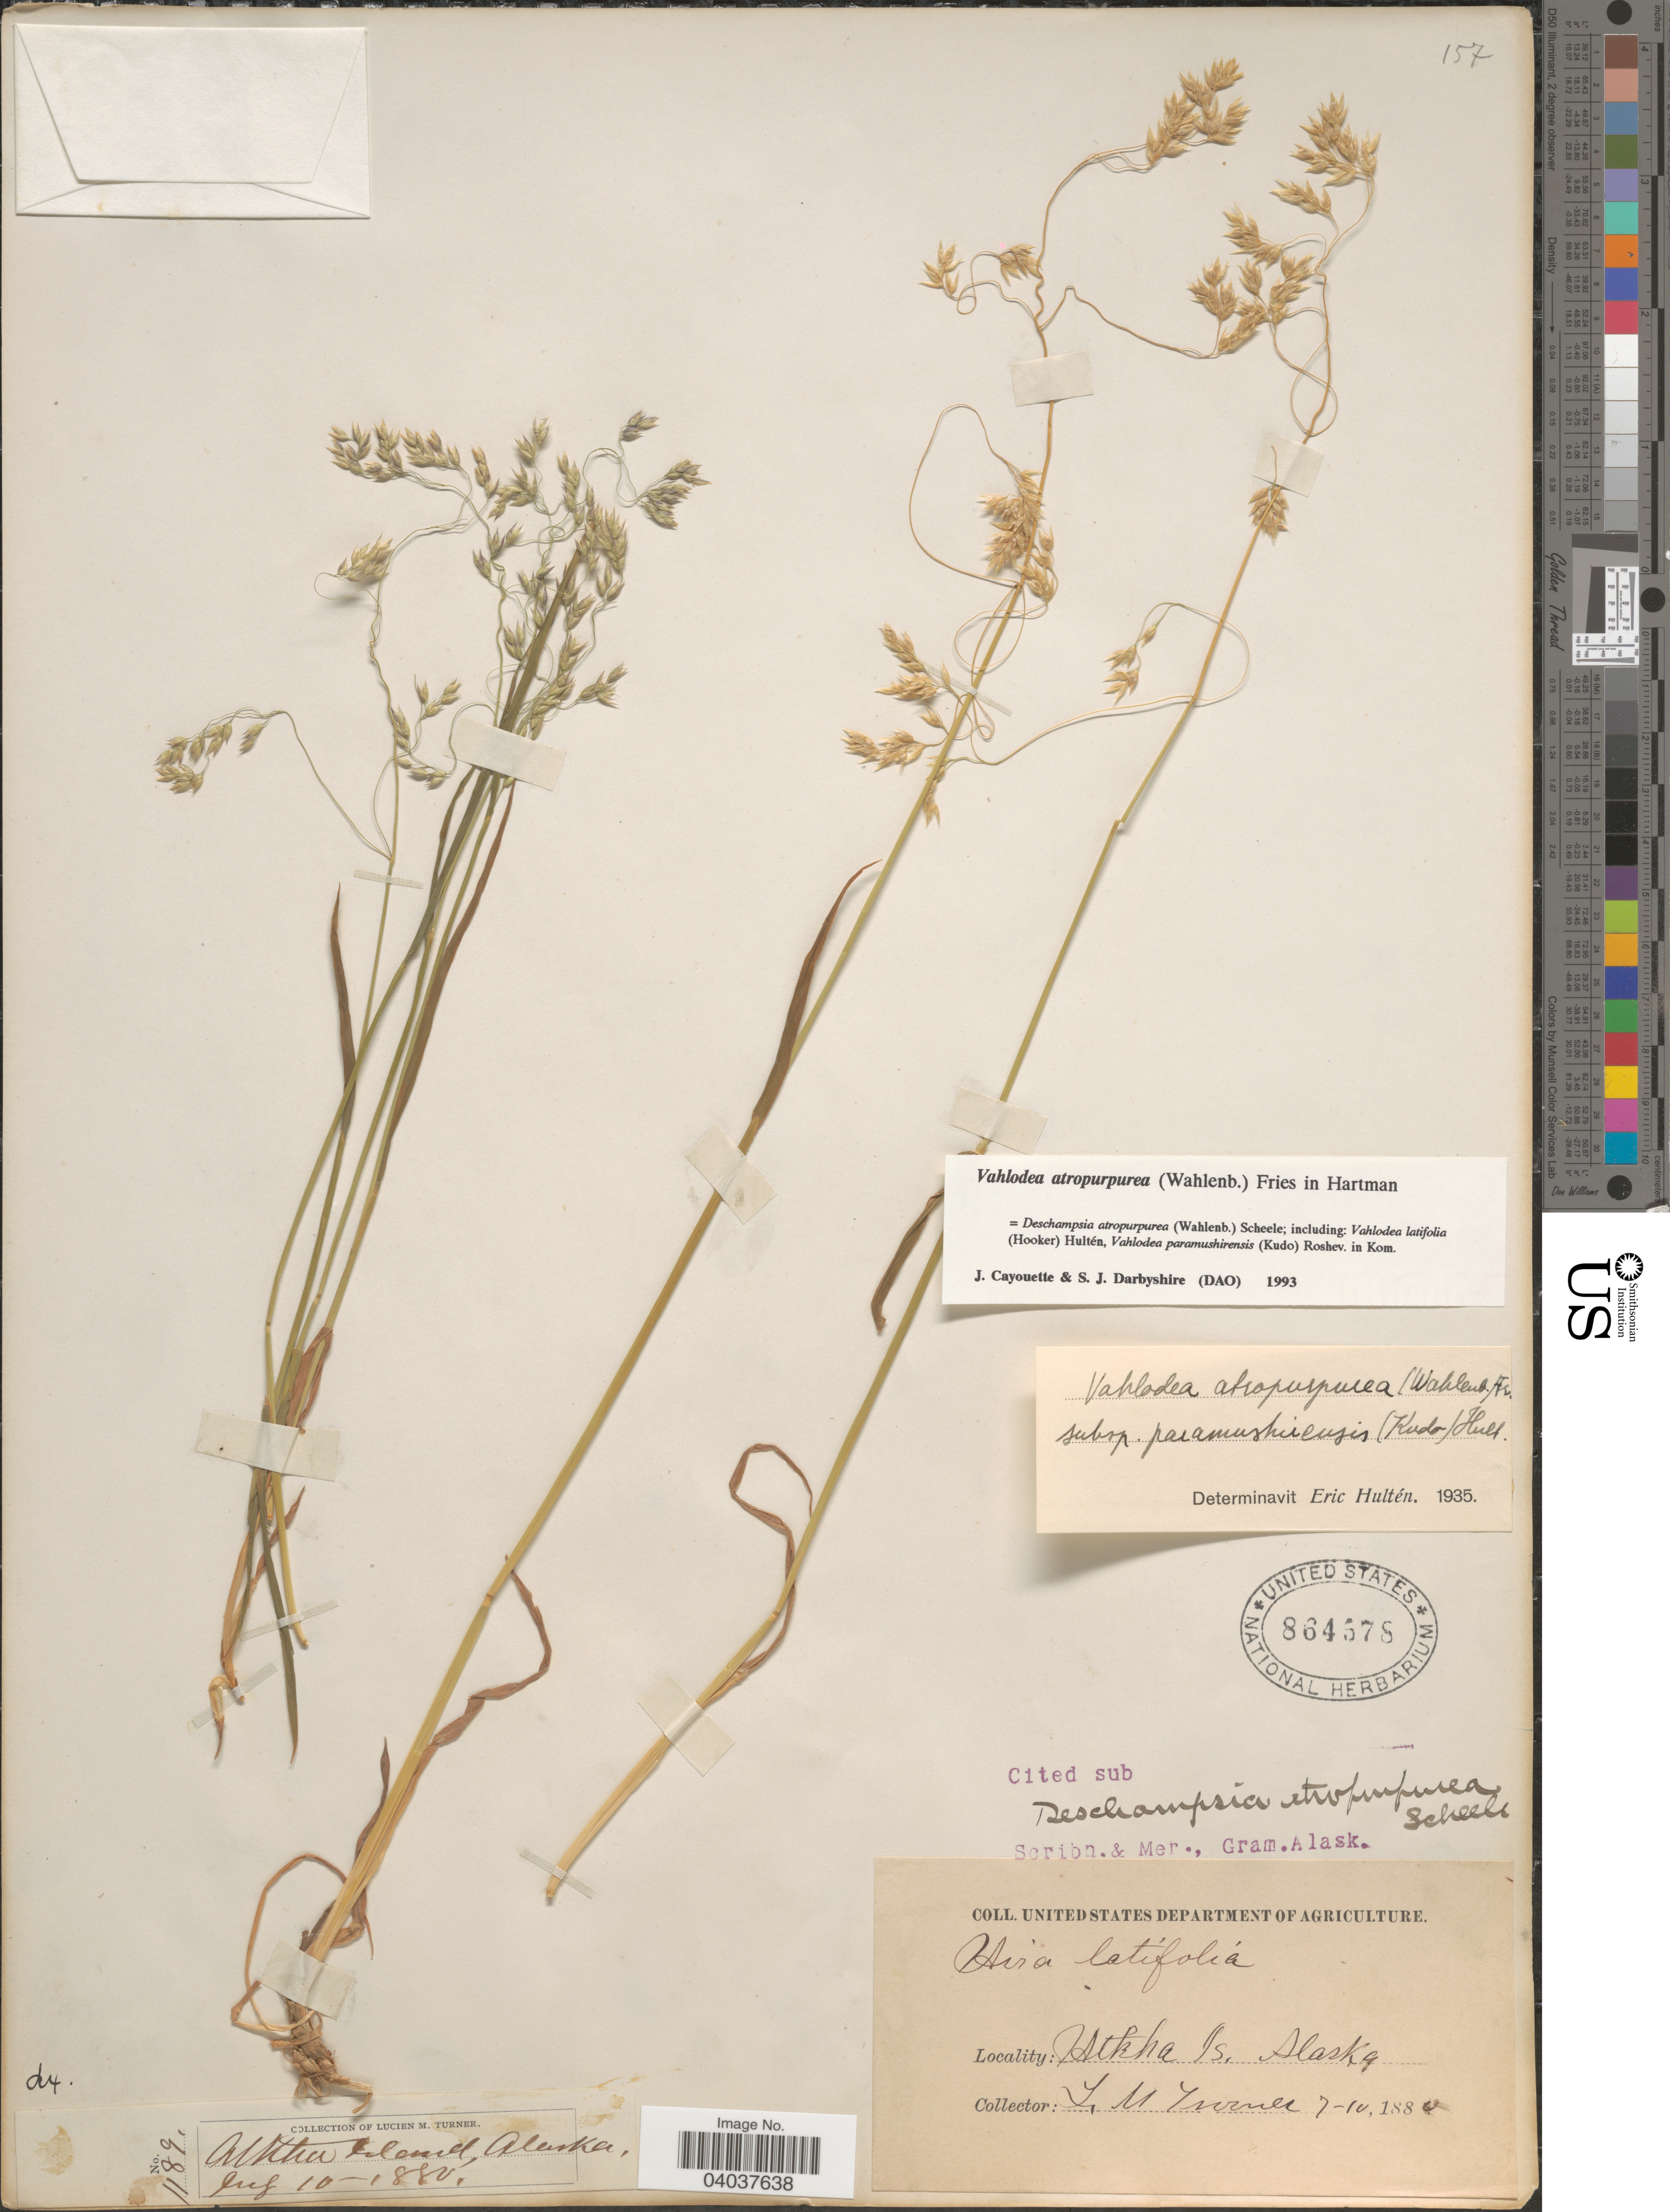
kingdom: Plantae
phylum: Tracheophyta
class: Liliopsida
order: Poales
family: Poaceae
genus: Vahlodea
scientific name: Vahlodea atropurpurea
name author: (Wahlenb.) Fr. ex Hartm.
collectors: L. M. Turner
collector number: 1189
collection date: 1880-07-10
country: United States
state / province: Alaska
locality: Atkha Island.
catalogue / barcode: US 864578